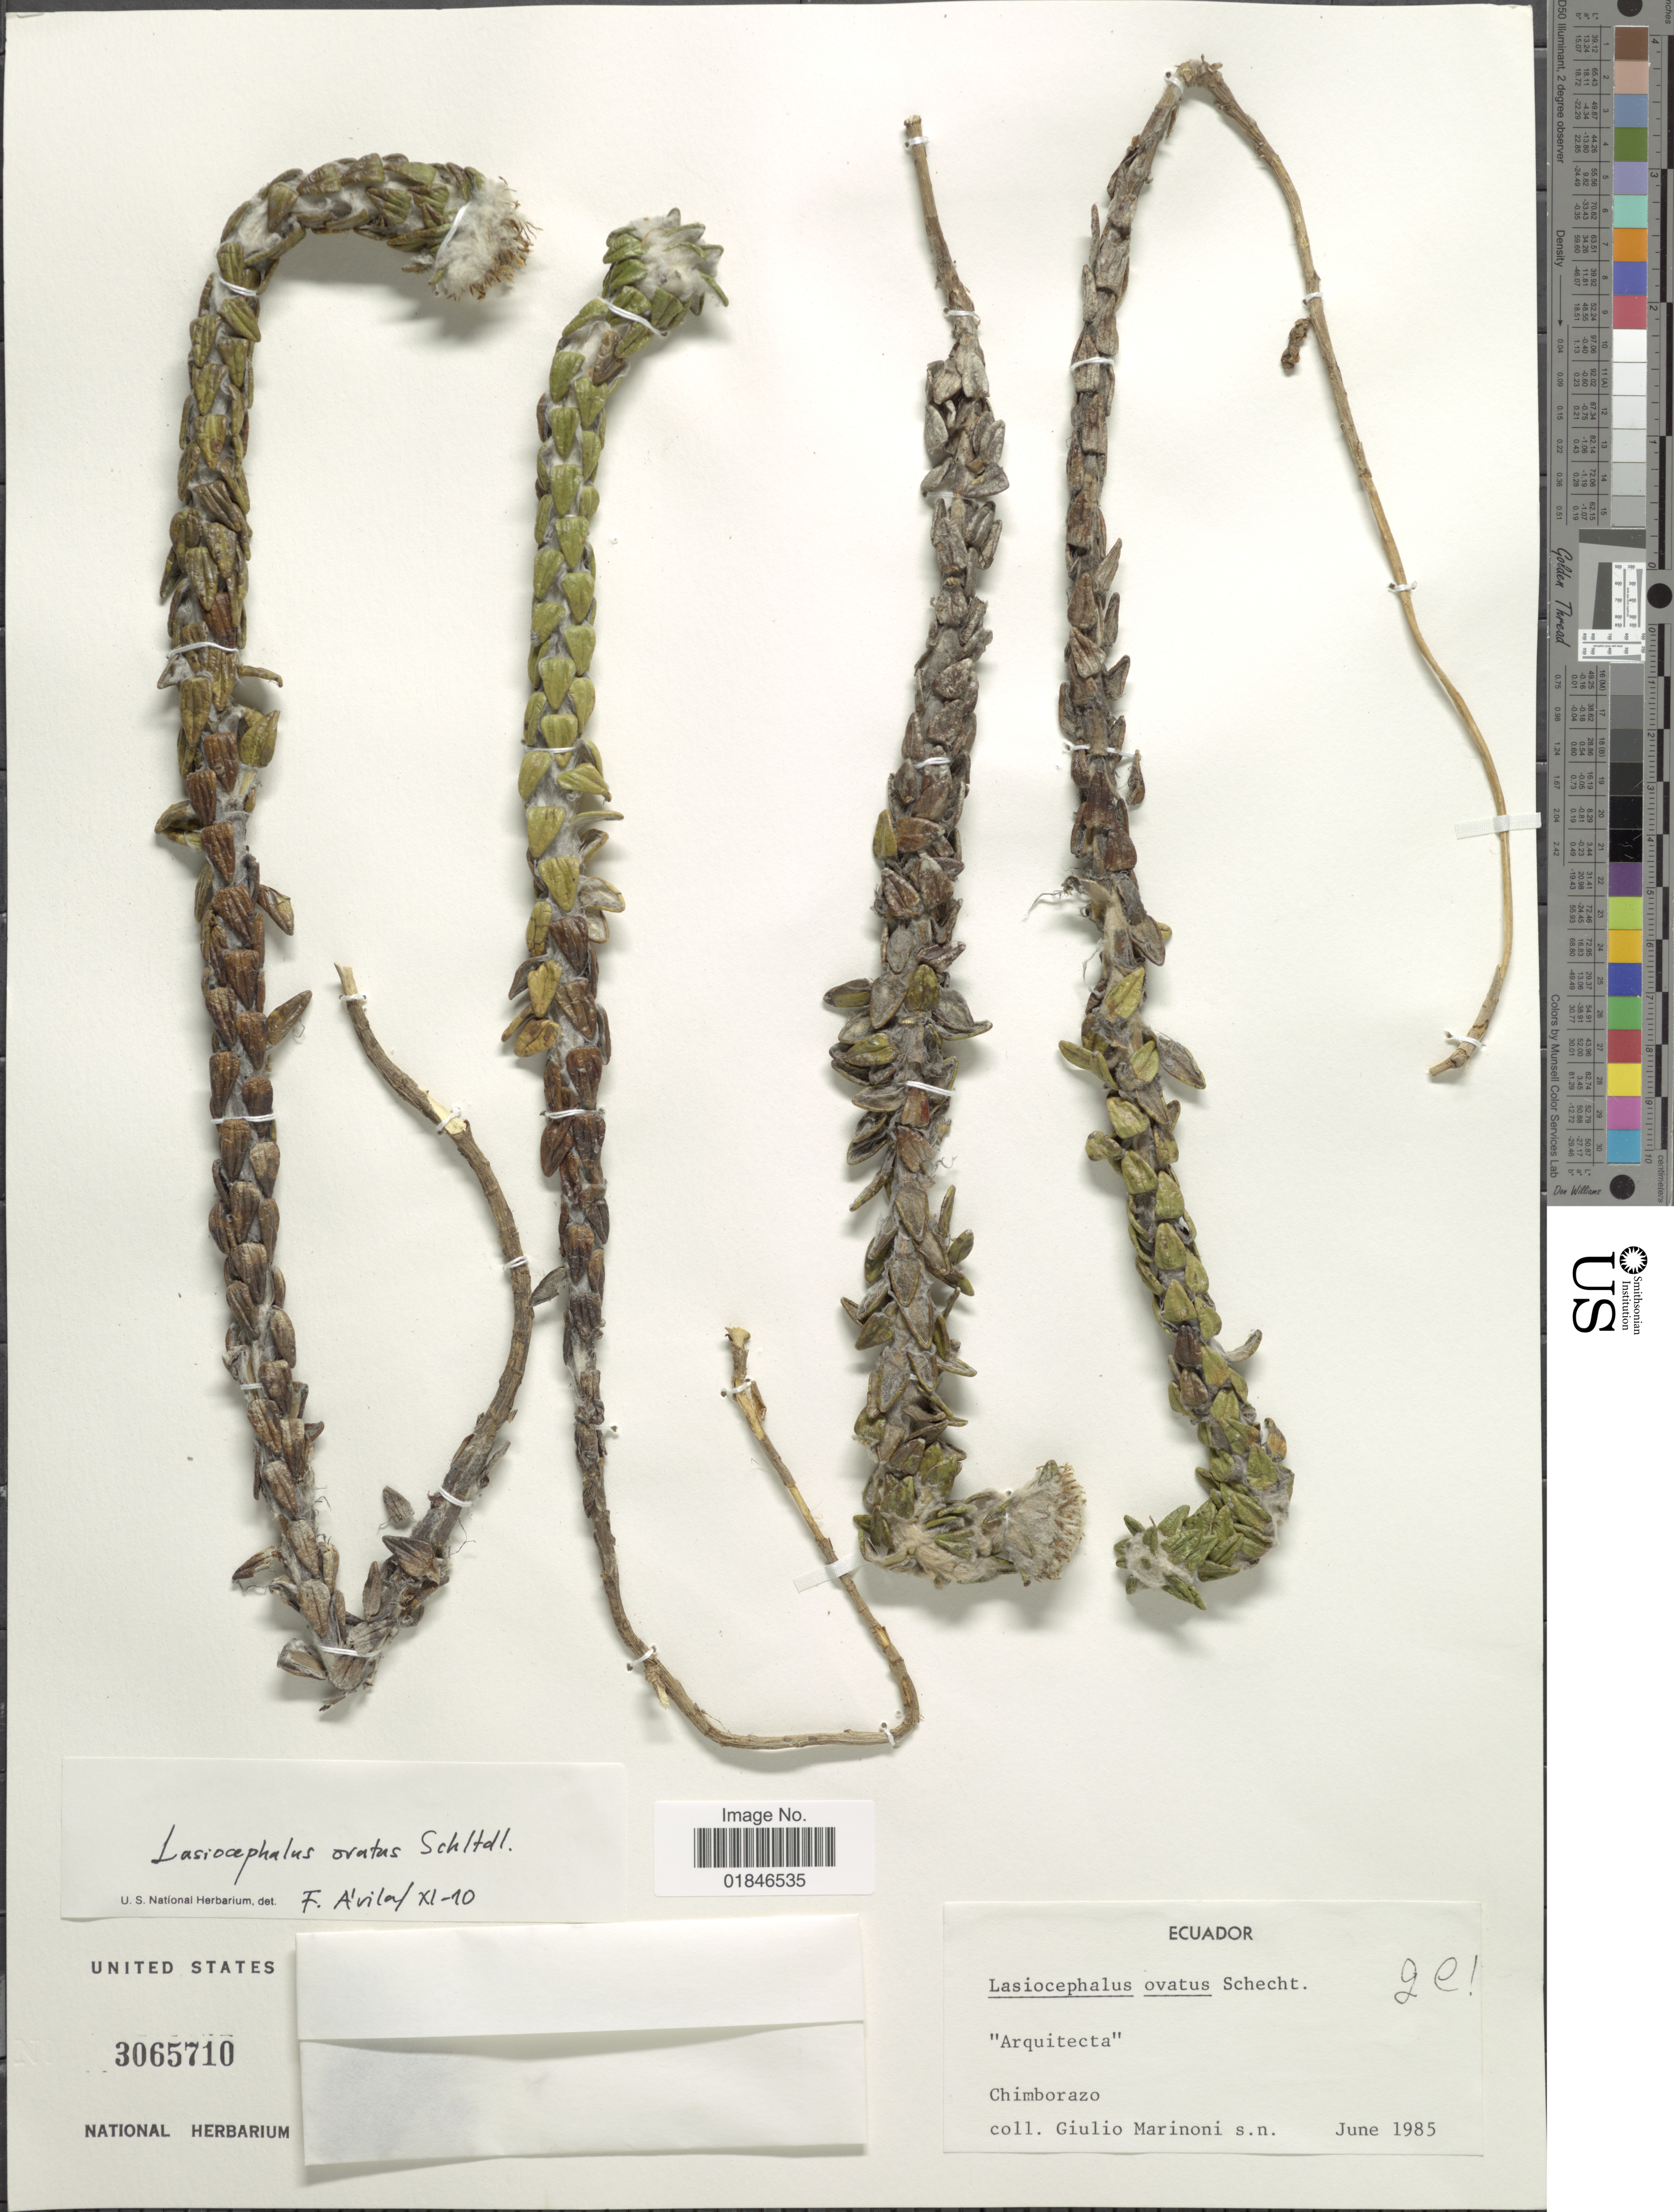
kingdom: Plantae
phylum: Tracheophyta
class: Magnoliopsida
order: Asterales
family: Asteraceae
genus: Senecio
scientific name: Senecio superandinus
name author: Cuatrec.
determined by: Salomon, Luciana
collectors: G. Marinoni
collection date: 1985-06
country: Ecuador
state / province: Chimborazo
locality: Chimborazo.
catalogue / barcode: US 3065710